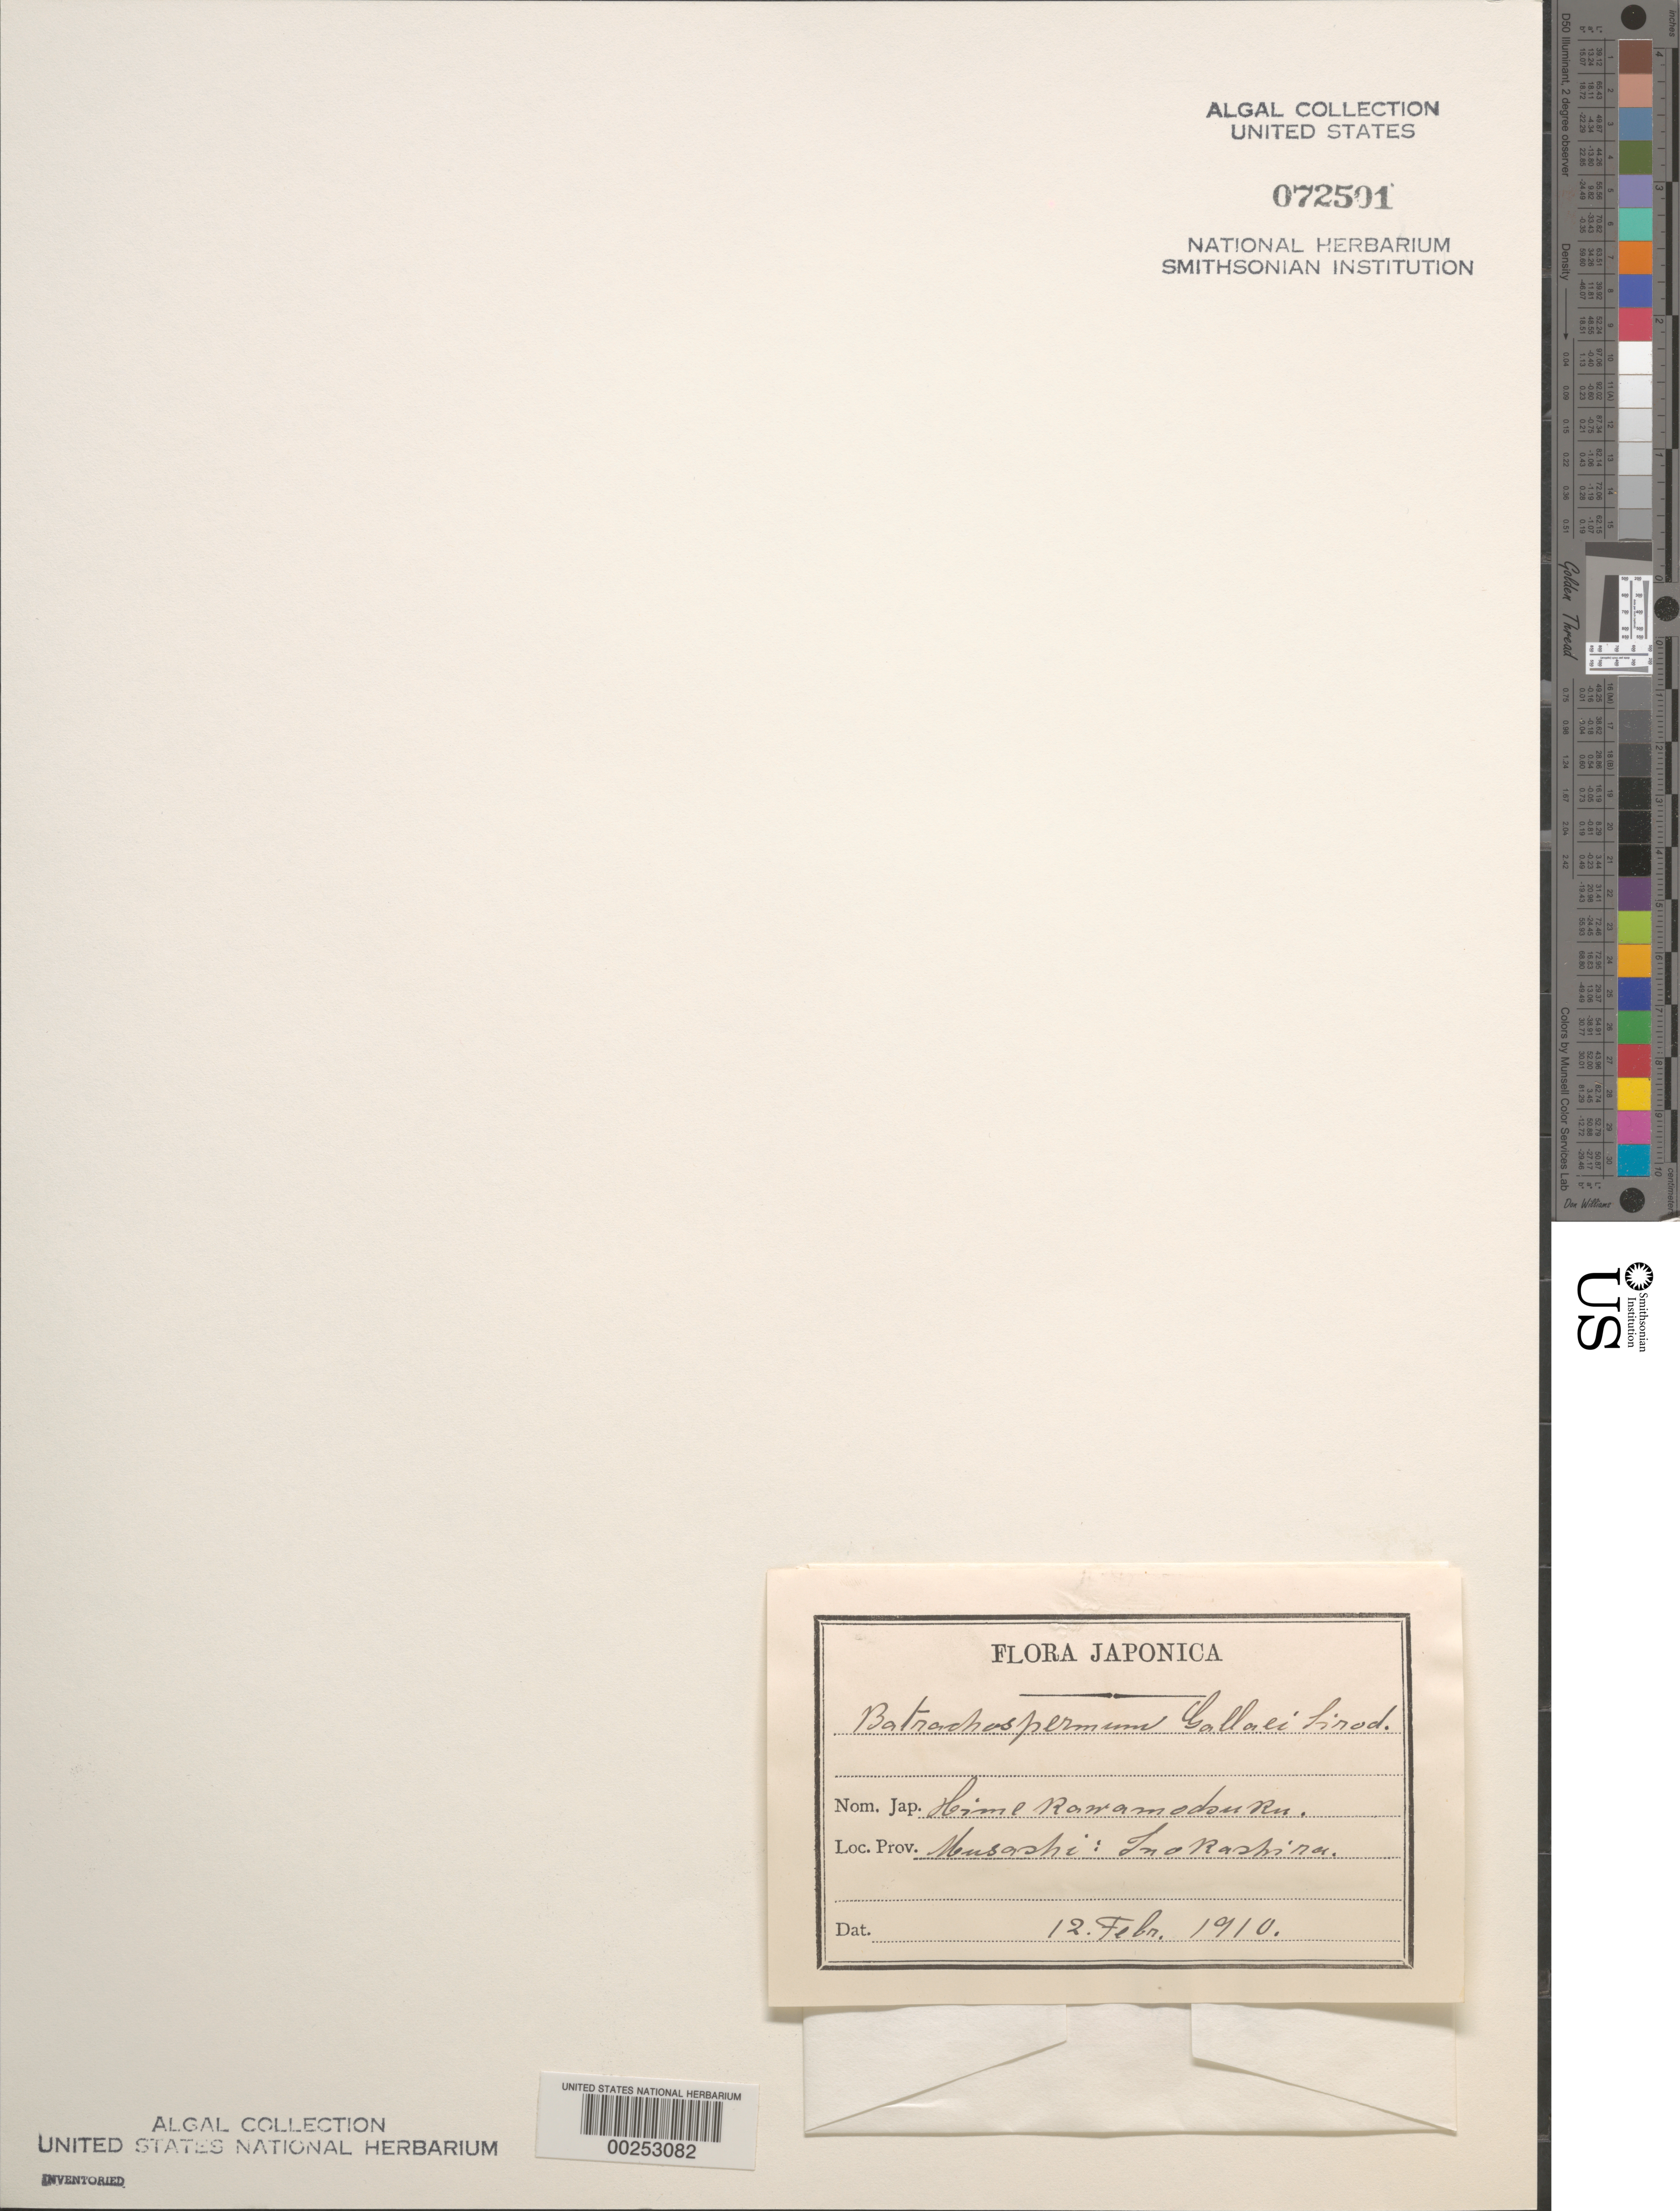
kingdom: Plantae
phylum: Rhodophyta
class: Florideophyceae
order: Batrachospermales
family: Batrachospermaceae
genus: Torularia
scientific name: Torularia atra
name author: (Hudson) M.J. Wynne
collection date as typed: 12 Feb 1901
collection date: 1901-02-12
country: Japan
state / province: Tokyo, Federal City of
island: Honshu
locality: Inokashira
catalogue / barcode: US 72501